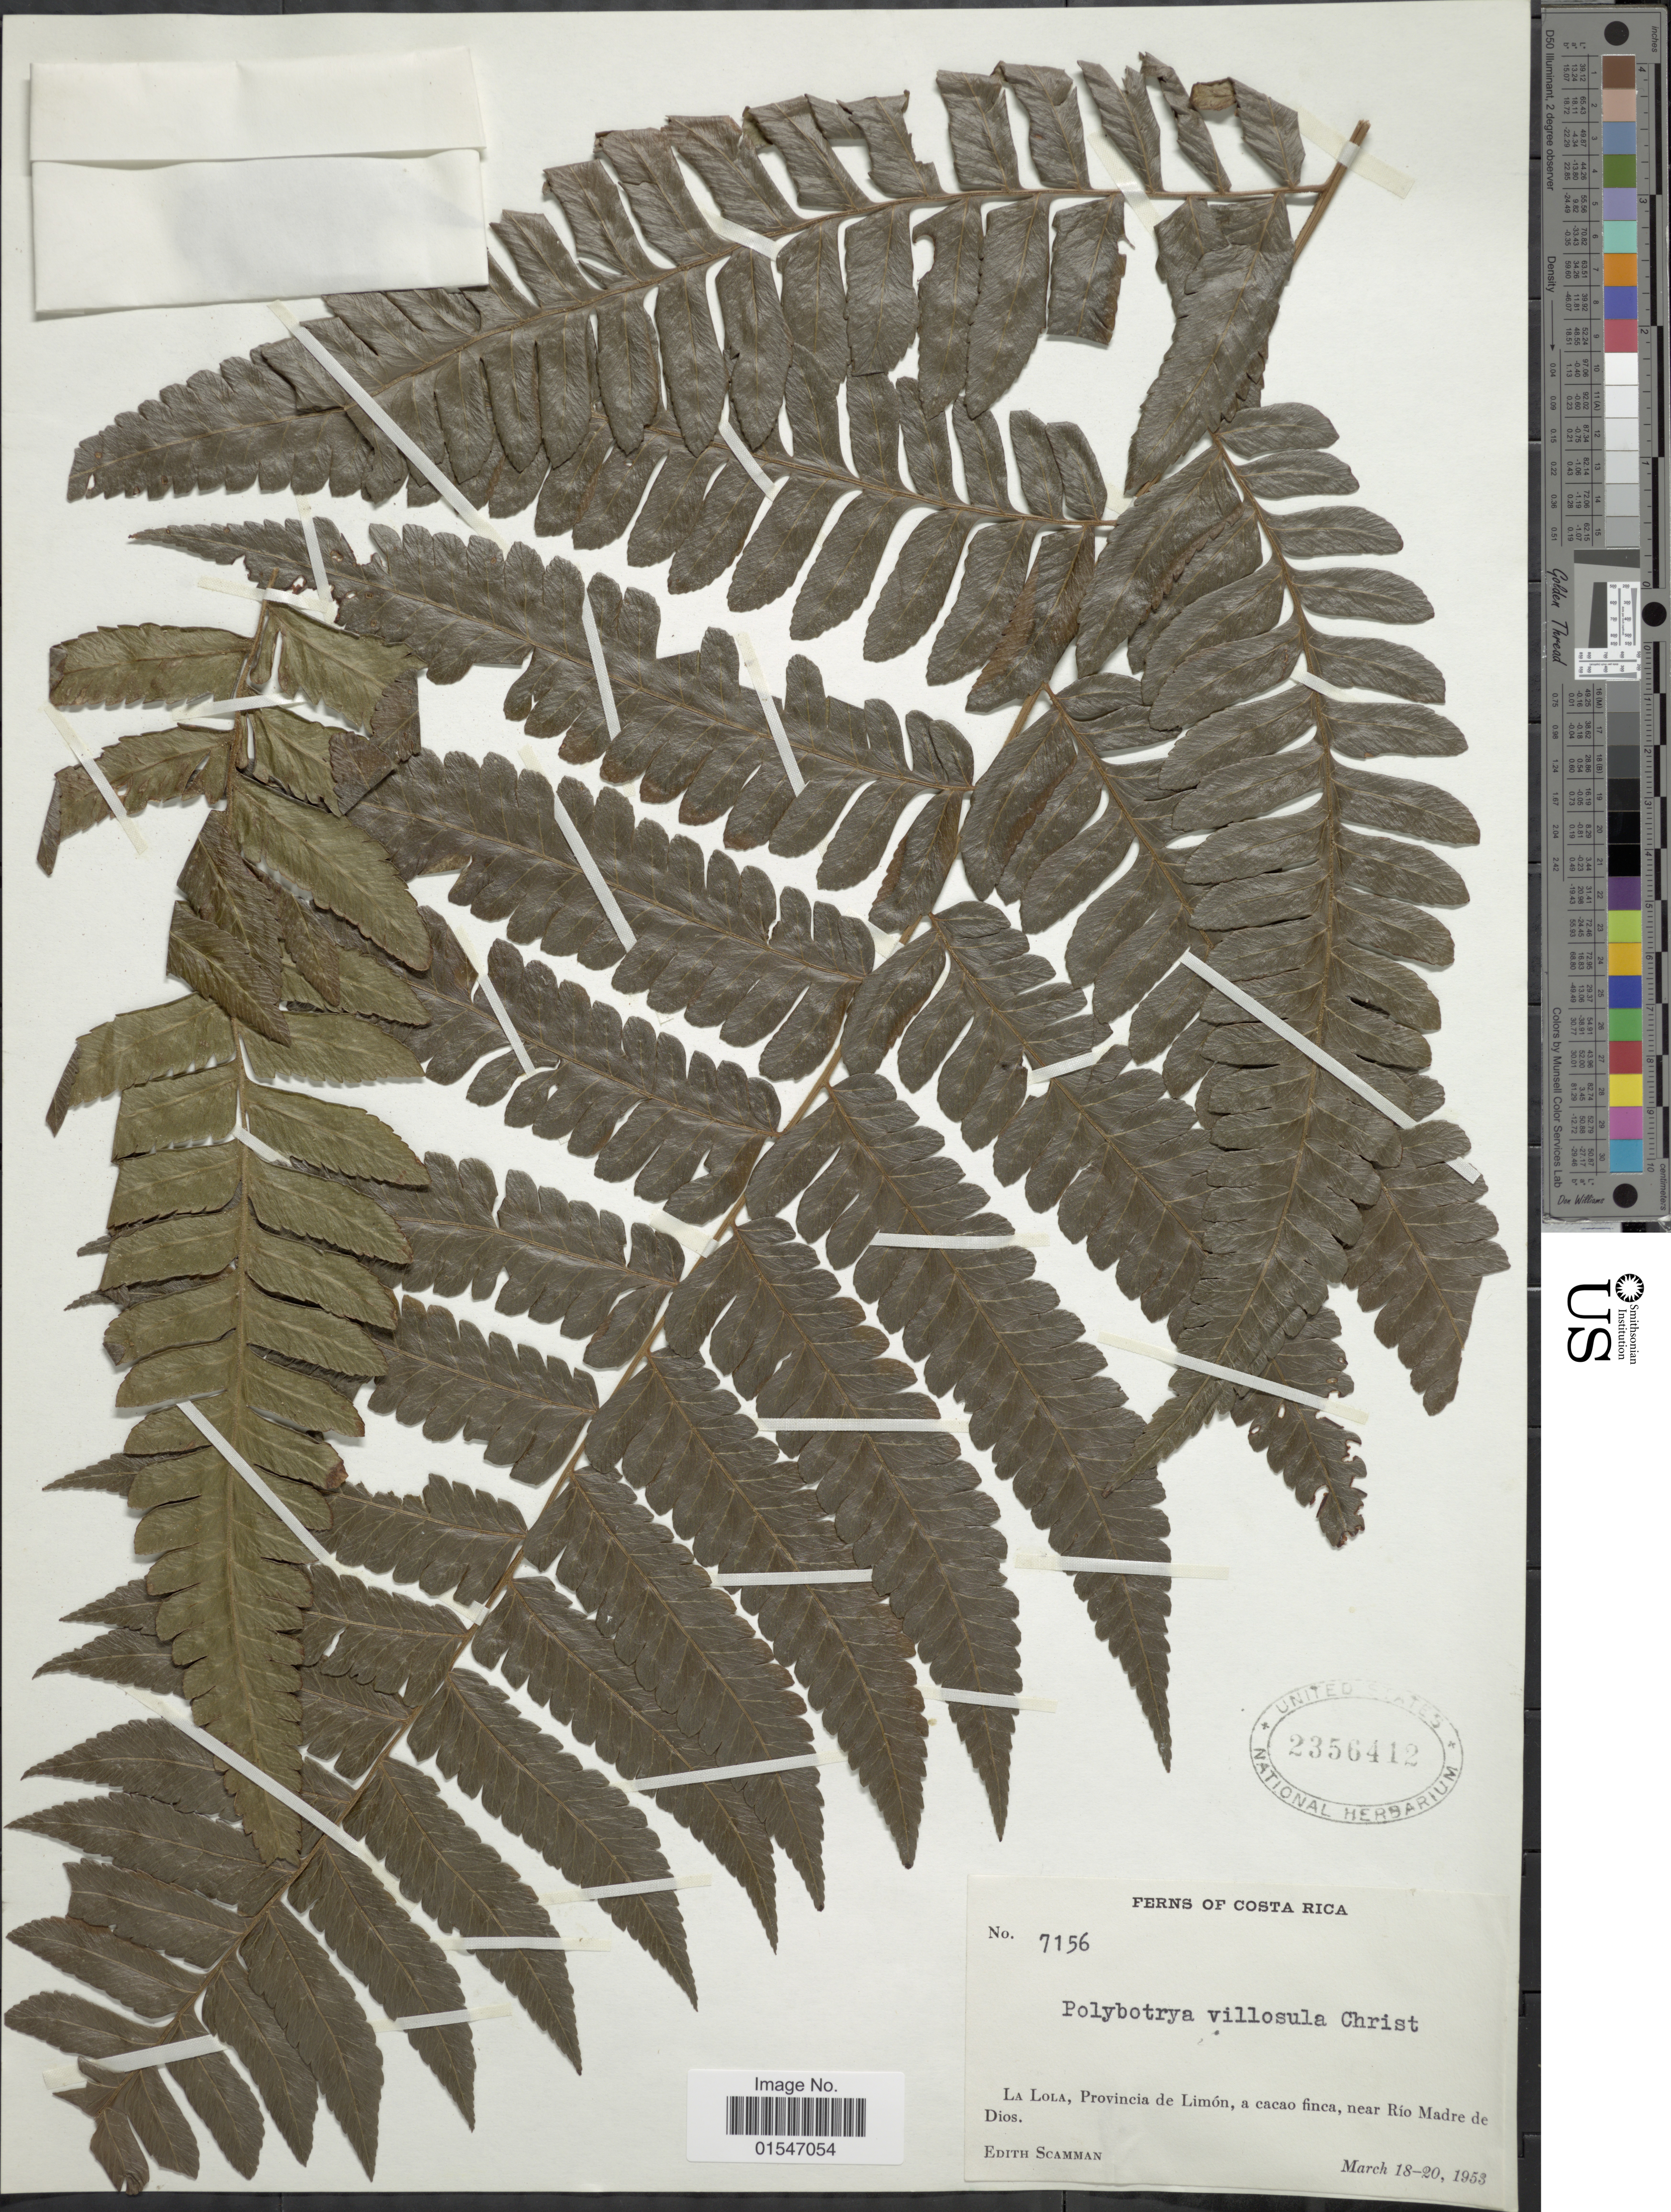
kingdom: Plantae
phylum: Tracheophyta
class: Polypodiopsida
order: Polypodiales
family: Dryopteridaceae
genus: Polybotrya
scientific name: Polybotrya caudata f. villosa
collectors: E. Scamman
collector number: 7156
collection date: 1953-03-18/1953-03-20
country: Costa Rica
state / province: Limón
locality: La Lola, Provincia de Limon, a cacao finca, near Rio Madre de Dios.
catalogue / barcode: US 2356412